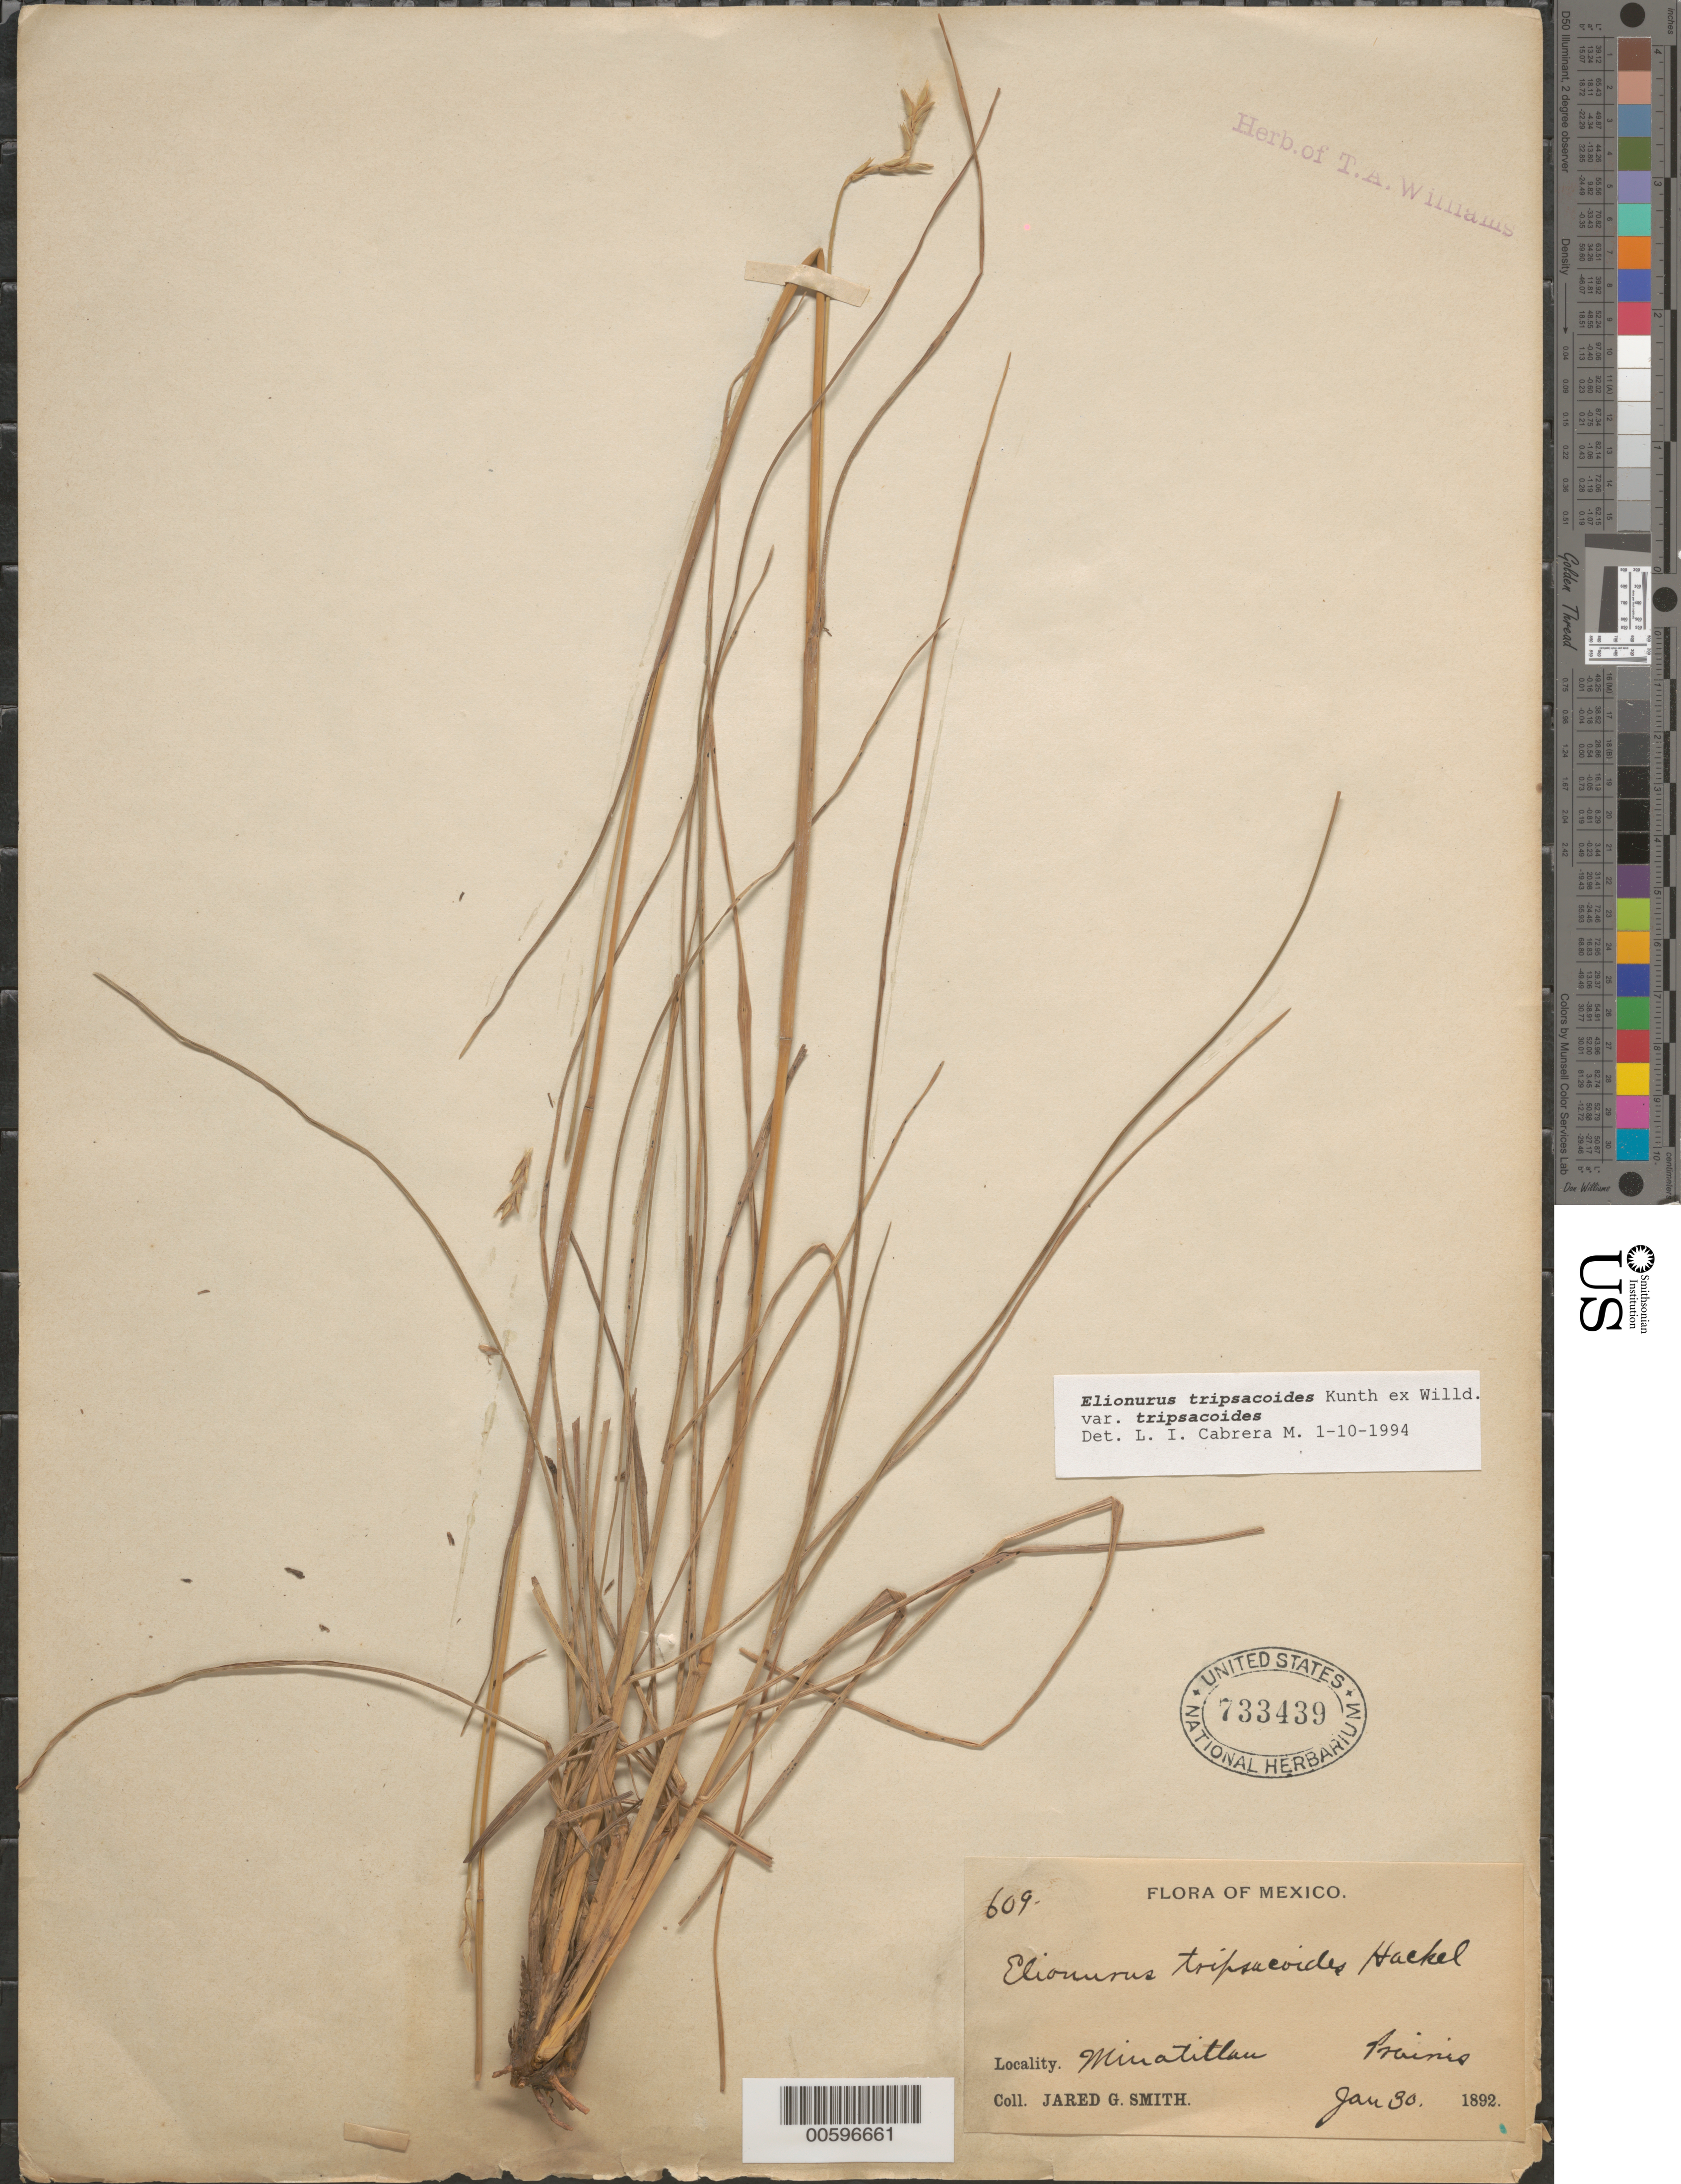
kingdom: Plantae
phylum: Tracheophyta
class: Liliopsida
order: Poales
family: Poaceae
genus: Elionurus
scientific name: Elionurus tripsacoides var. tripsacoides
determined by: Cabrera M., L. I.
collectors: J. G. Smith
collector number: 609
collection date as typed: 30 Jan 1892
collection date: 1892-01-30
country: Mexico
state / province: Veracruz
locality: Minatitlán.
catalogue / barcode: US 733439